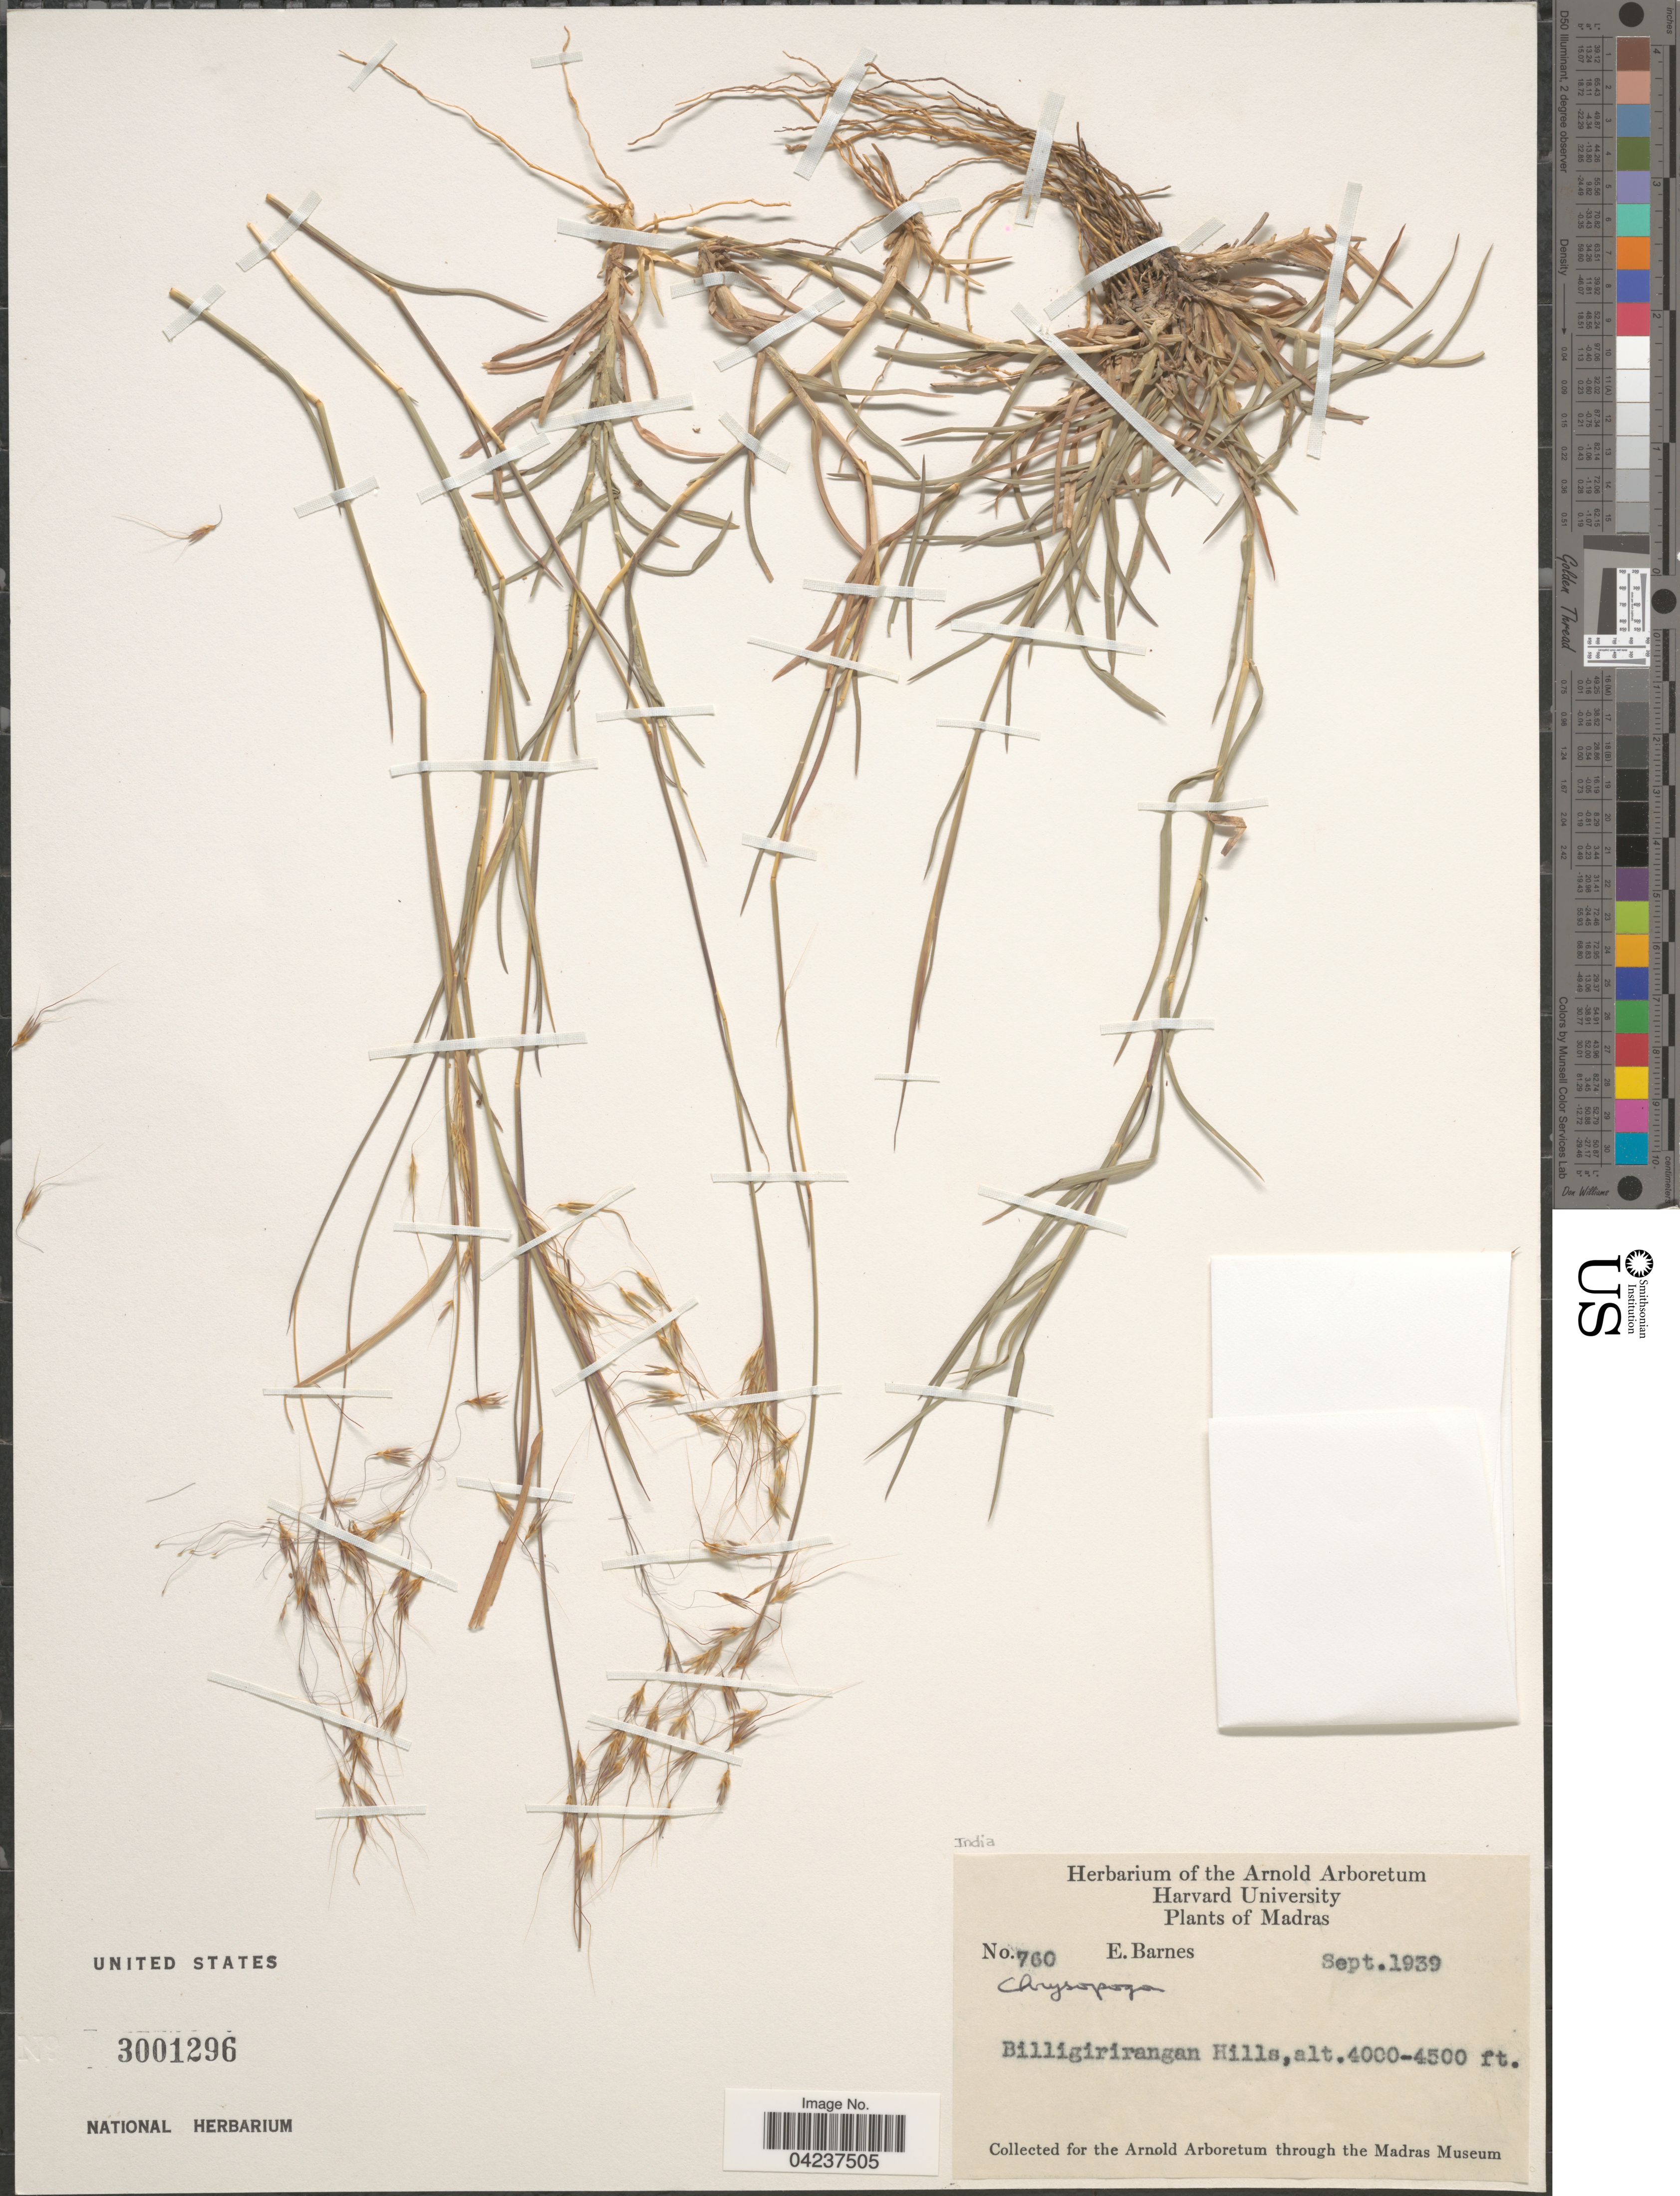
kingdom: Plantae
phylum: Tracheophyta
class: Liliopsida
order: Poales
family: Poaceae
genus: Chrysopogon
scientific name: Chrysopogon sp.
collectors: E. Barnes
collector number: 760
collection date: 1939-09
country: India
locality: Madras. Billigirirangan Hills.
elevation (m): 1219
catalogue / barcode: US 3001296